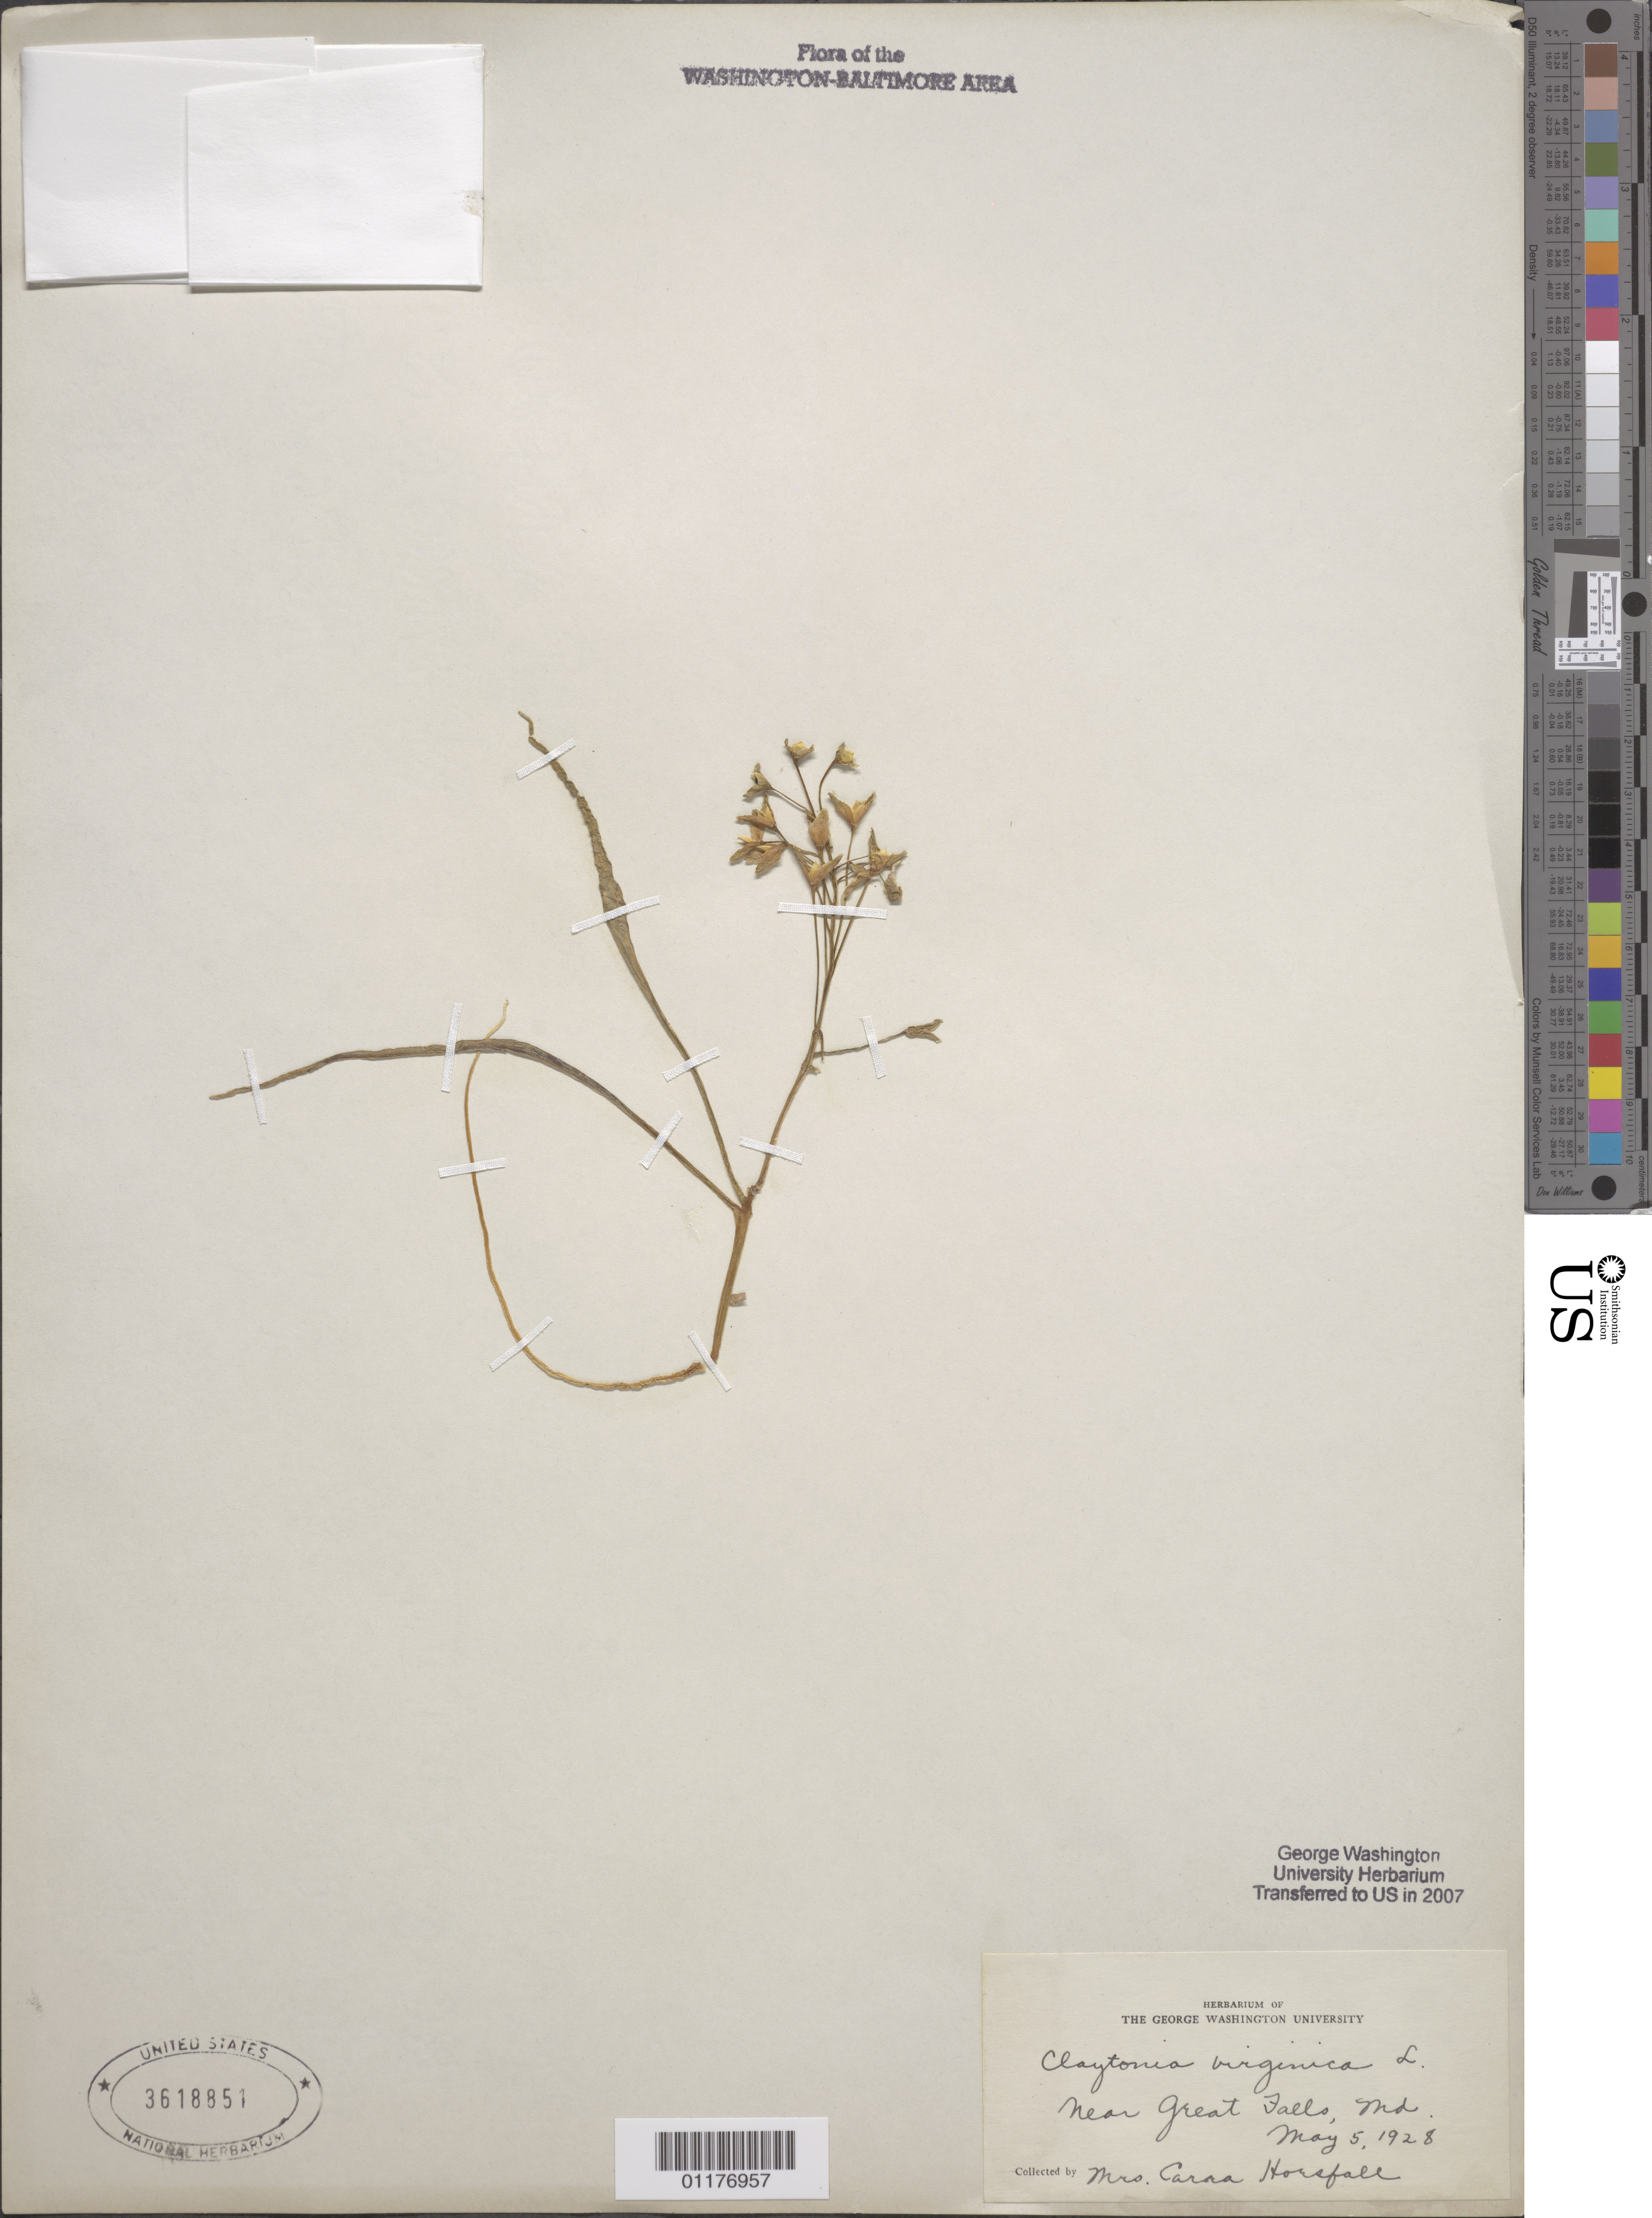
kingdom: Plantae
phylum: Tracheophyta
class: Magnoliopsida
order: Caryophyllales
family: Montiaceae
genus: Claytonia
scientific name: Claytonia virginica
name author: L.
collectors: C. Horsfall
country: United States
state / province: Maryland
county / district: Montgomery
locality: Near Great Falls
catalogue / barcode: US 3618851